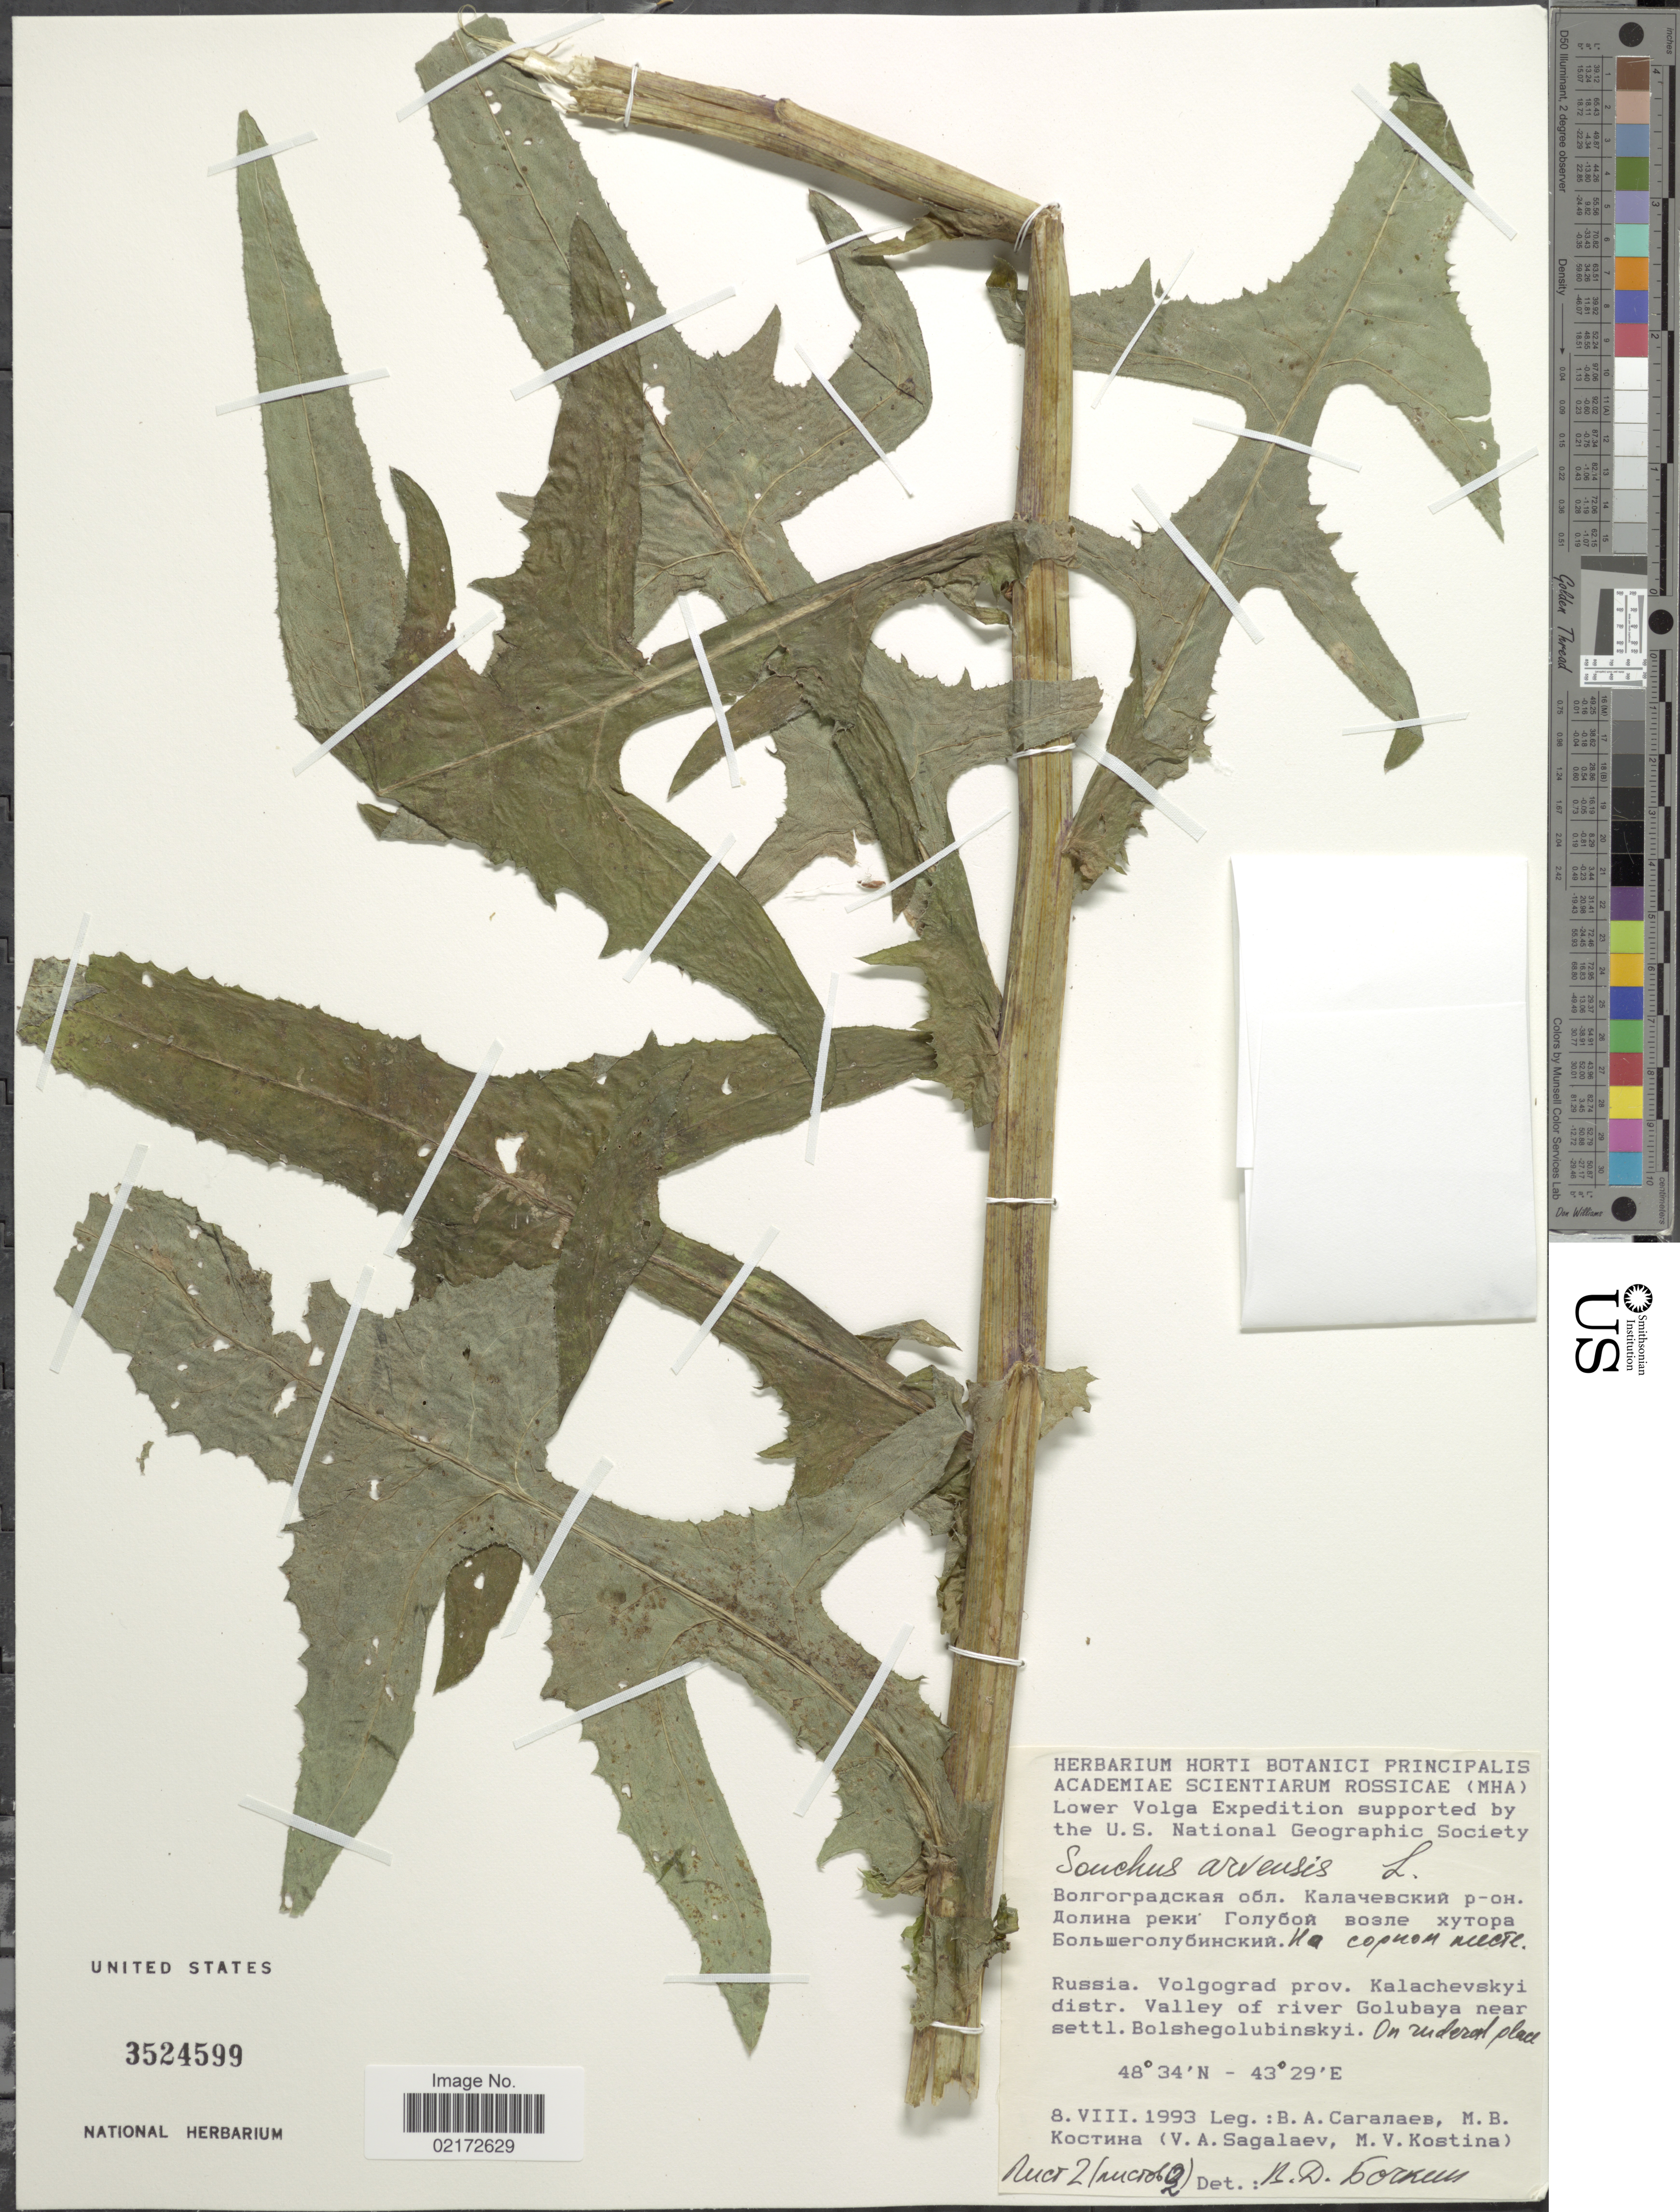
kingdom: Plantae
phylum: Tracheophyta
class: Magnoliopsida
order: Asterales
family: Asteraceae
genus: Sonchus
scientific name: Sonchus arvensis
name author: L.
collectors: V. Sagalaev & M. Kostina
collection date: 1993-08-08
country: Russian Federation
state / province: Volgograd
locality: Russia. Volgograd prov. Kalachevskyi distr. Valley of river Golubaya near settl. Bolshegolubinskyi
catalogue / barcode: US 3524599